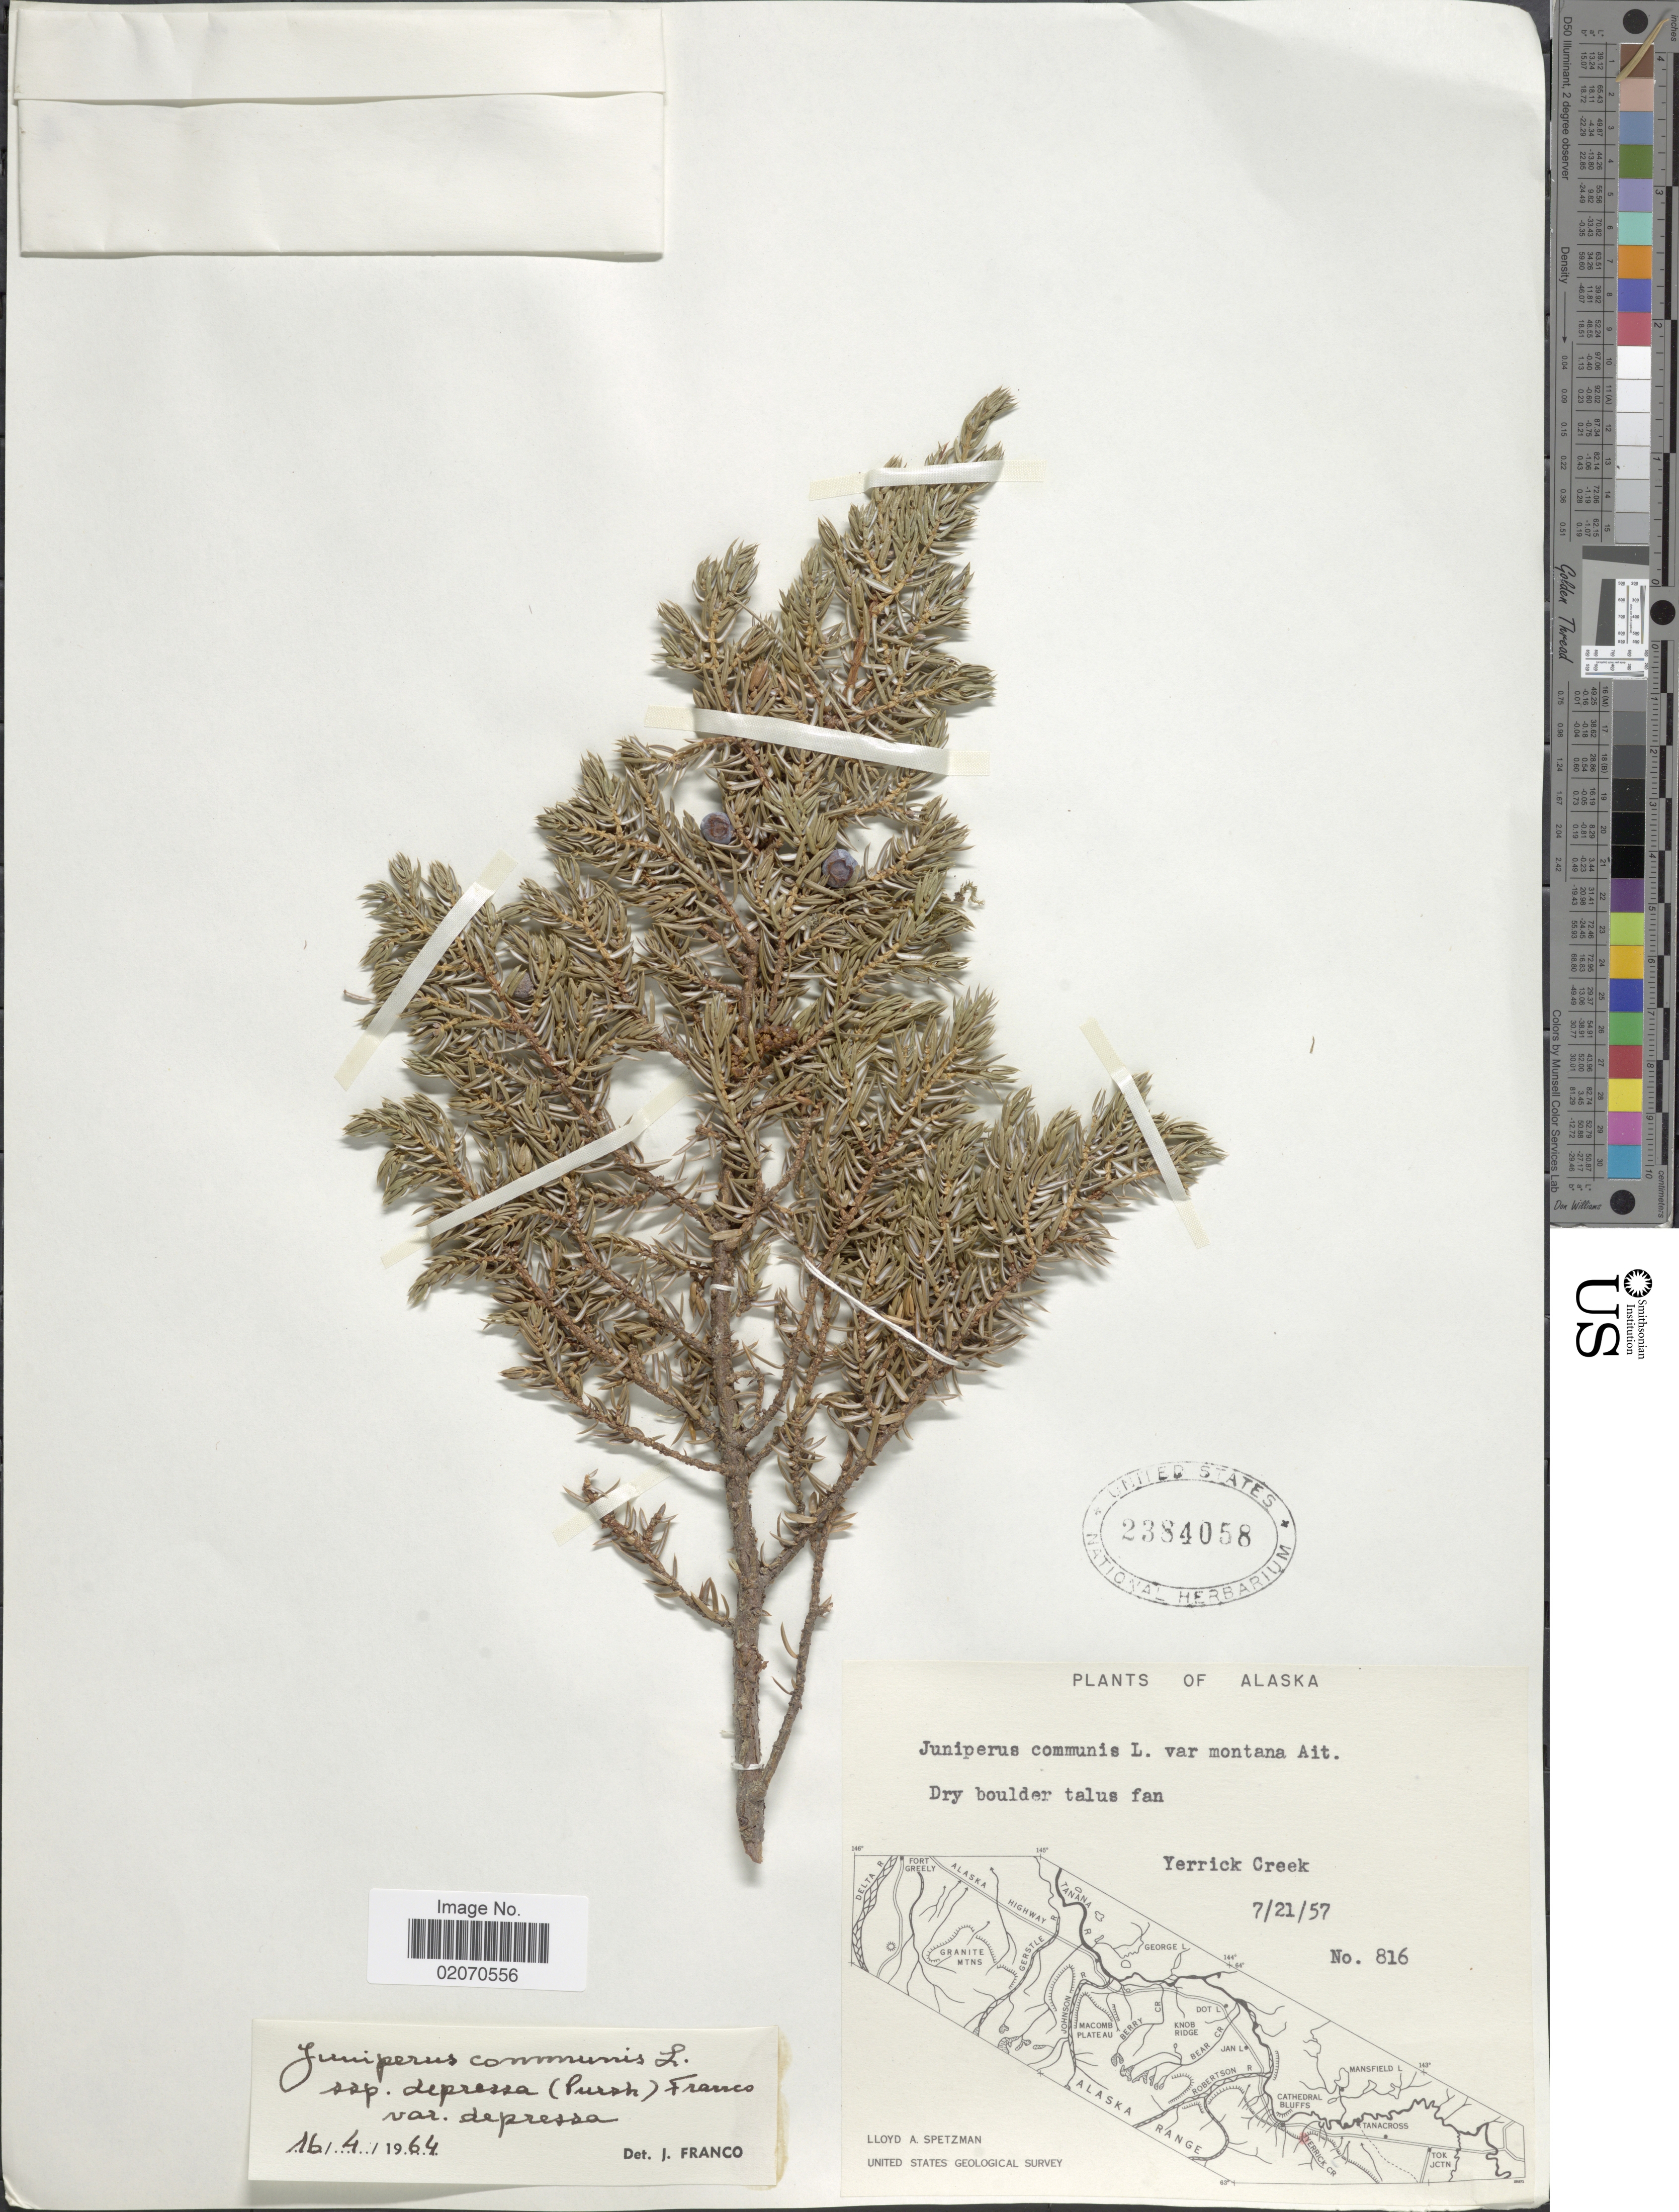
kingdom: Plantae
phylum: Tracheophyta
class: Pinopsida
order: Pinales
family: Cupressaceae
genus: Juniperus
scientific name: Juniperus communis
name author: L.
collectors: L. Spetzman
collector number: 816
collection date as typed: Transcribed d/m/y: 21/7/57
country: United States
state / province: Alaska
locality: Yerrick Creek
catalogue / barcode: US 2384058